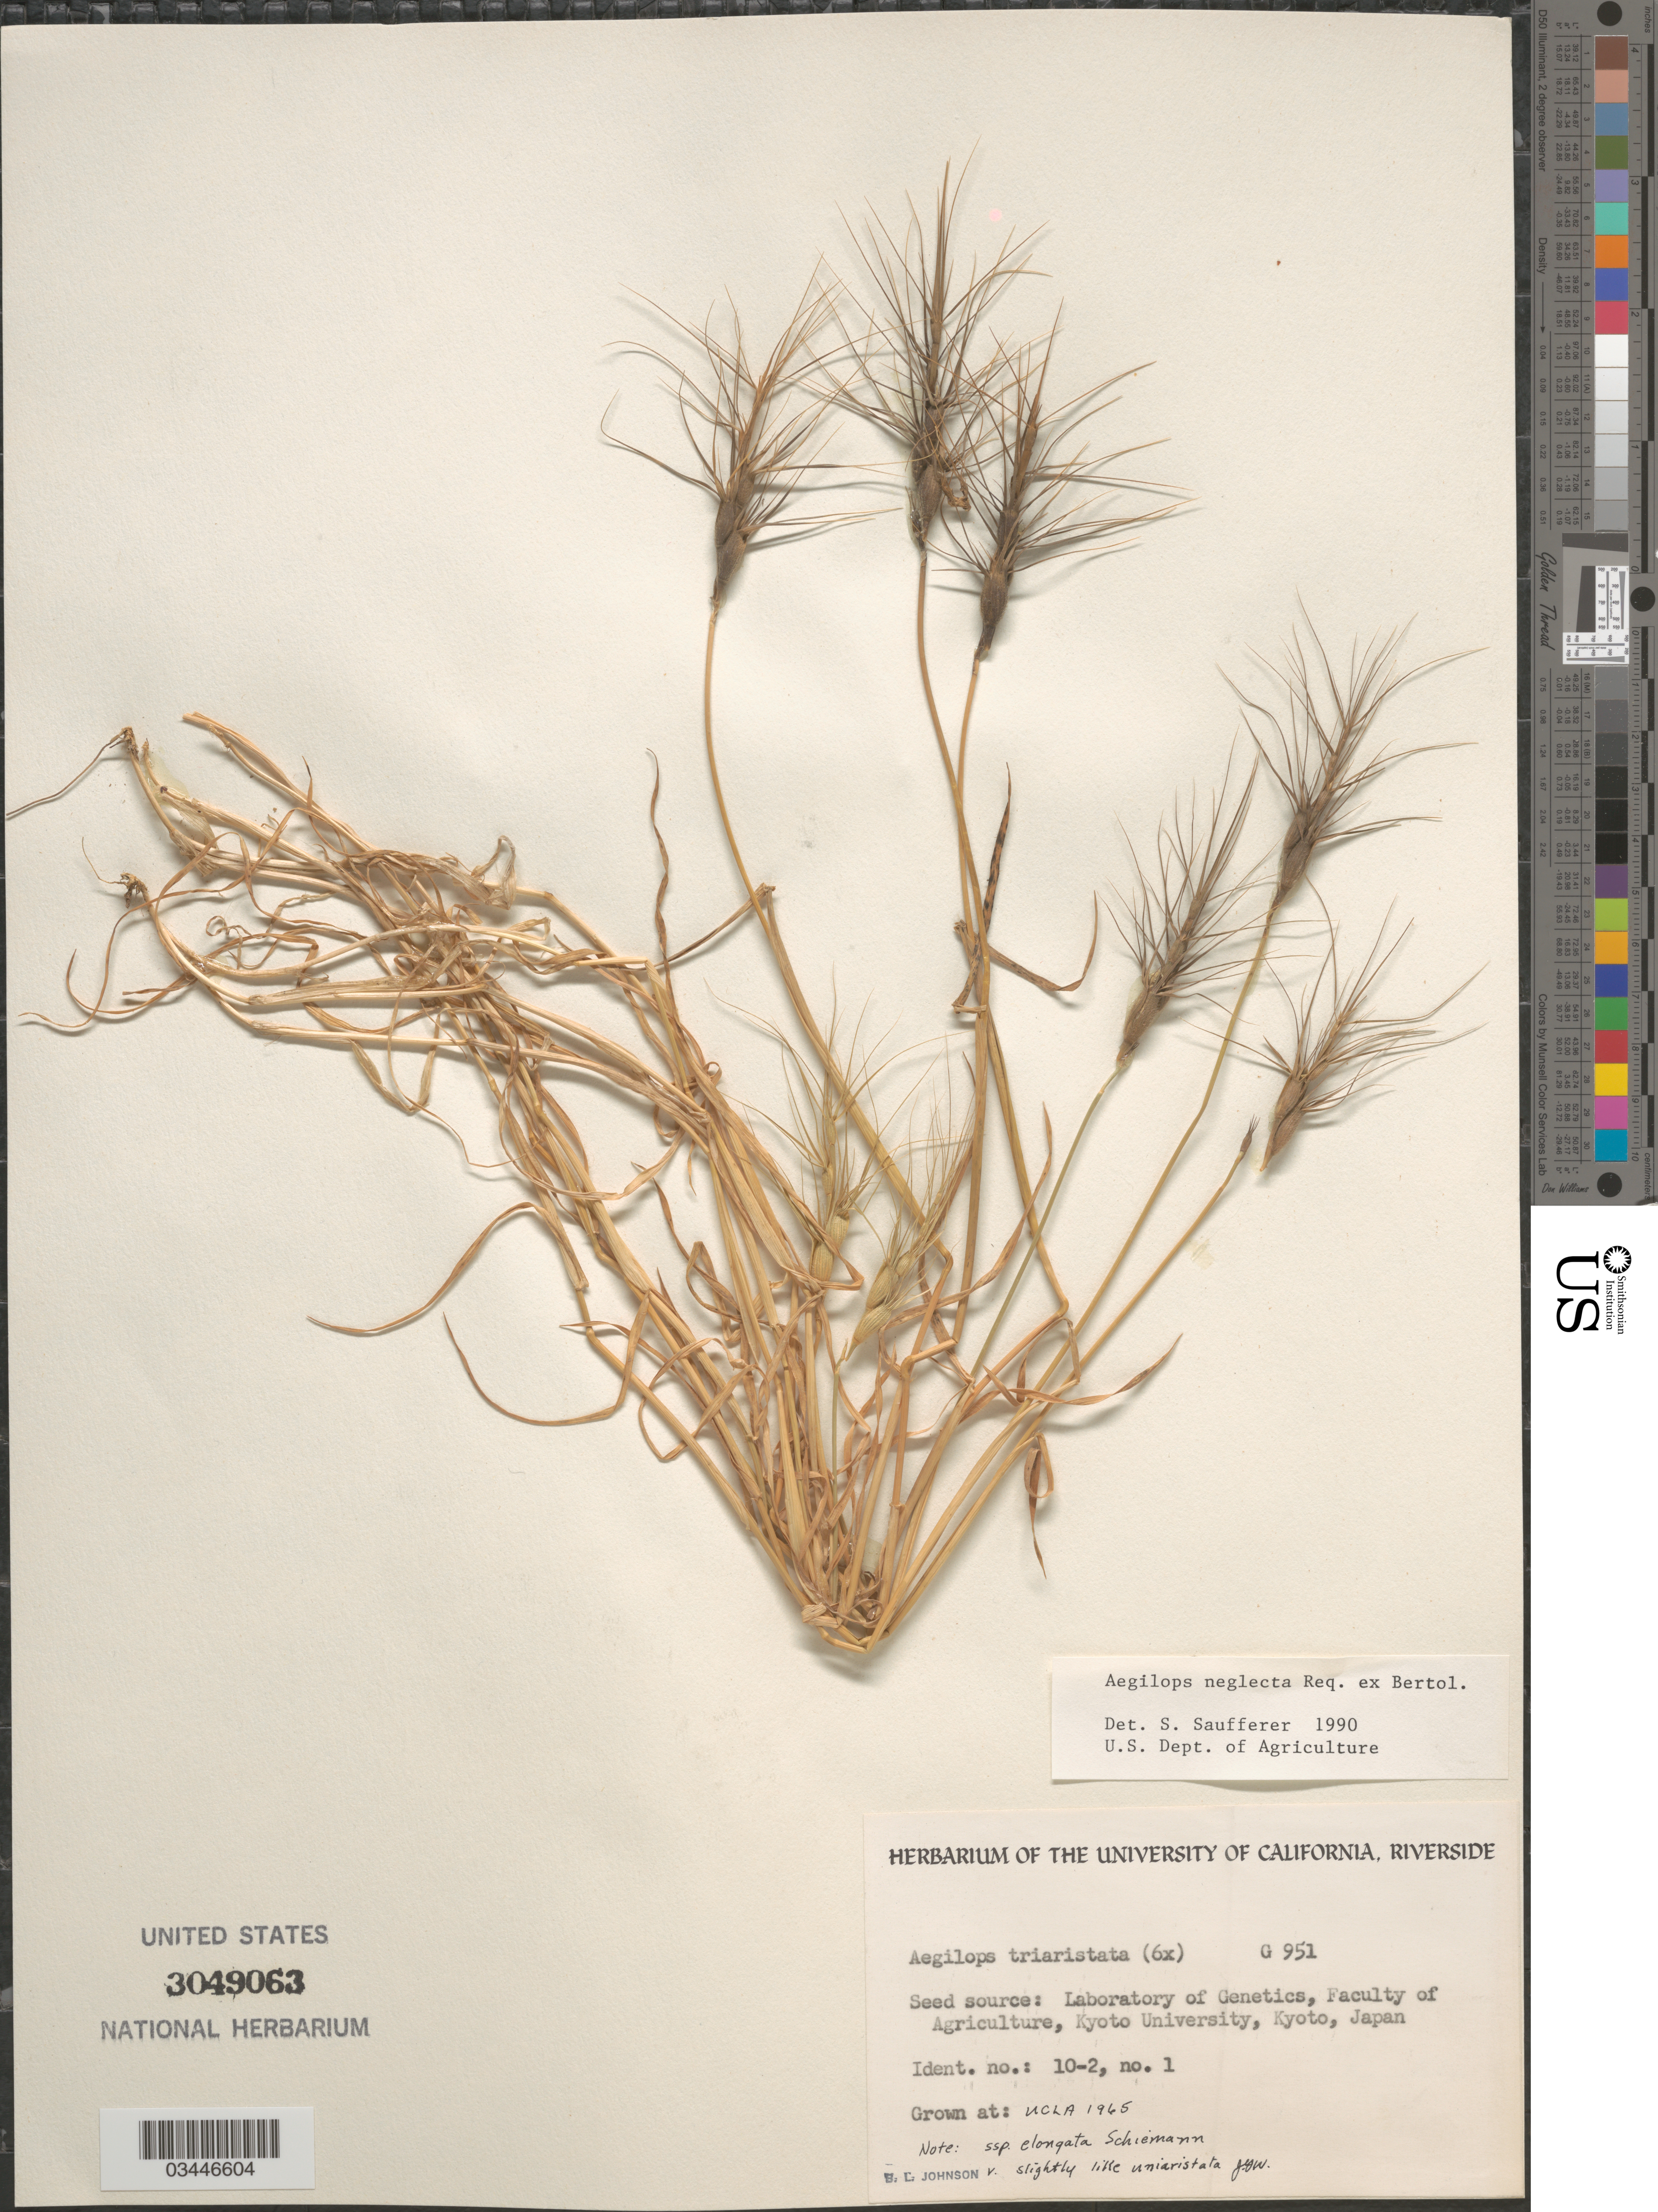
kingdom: Plantae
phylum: Tracheophyta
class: Liliopsida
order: Poales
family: Poaceae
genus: Aegilops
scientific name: Aegilops neglecta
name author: Req. ex Bertol.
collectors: B. Johnson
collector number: G951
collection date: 1965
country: United States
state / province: California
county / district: Los Angeles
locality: UCLA.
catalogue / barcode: US 3049063